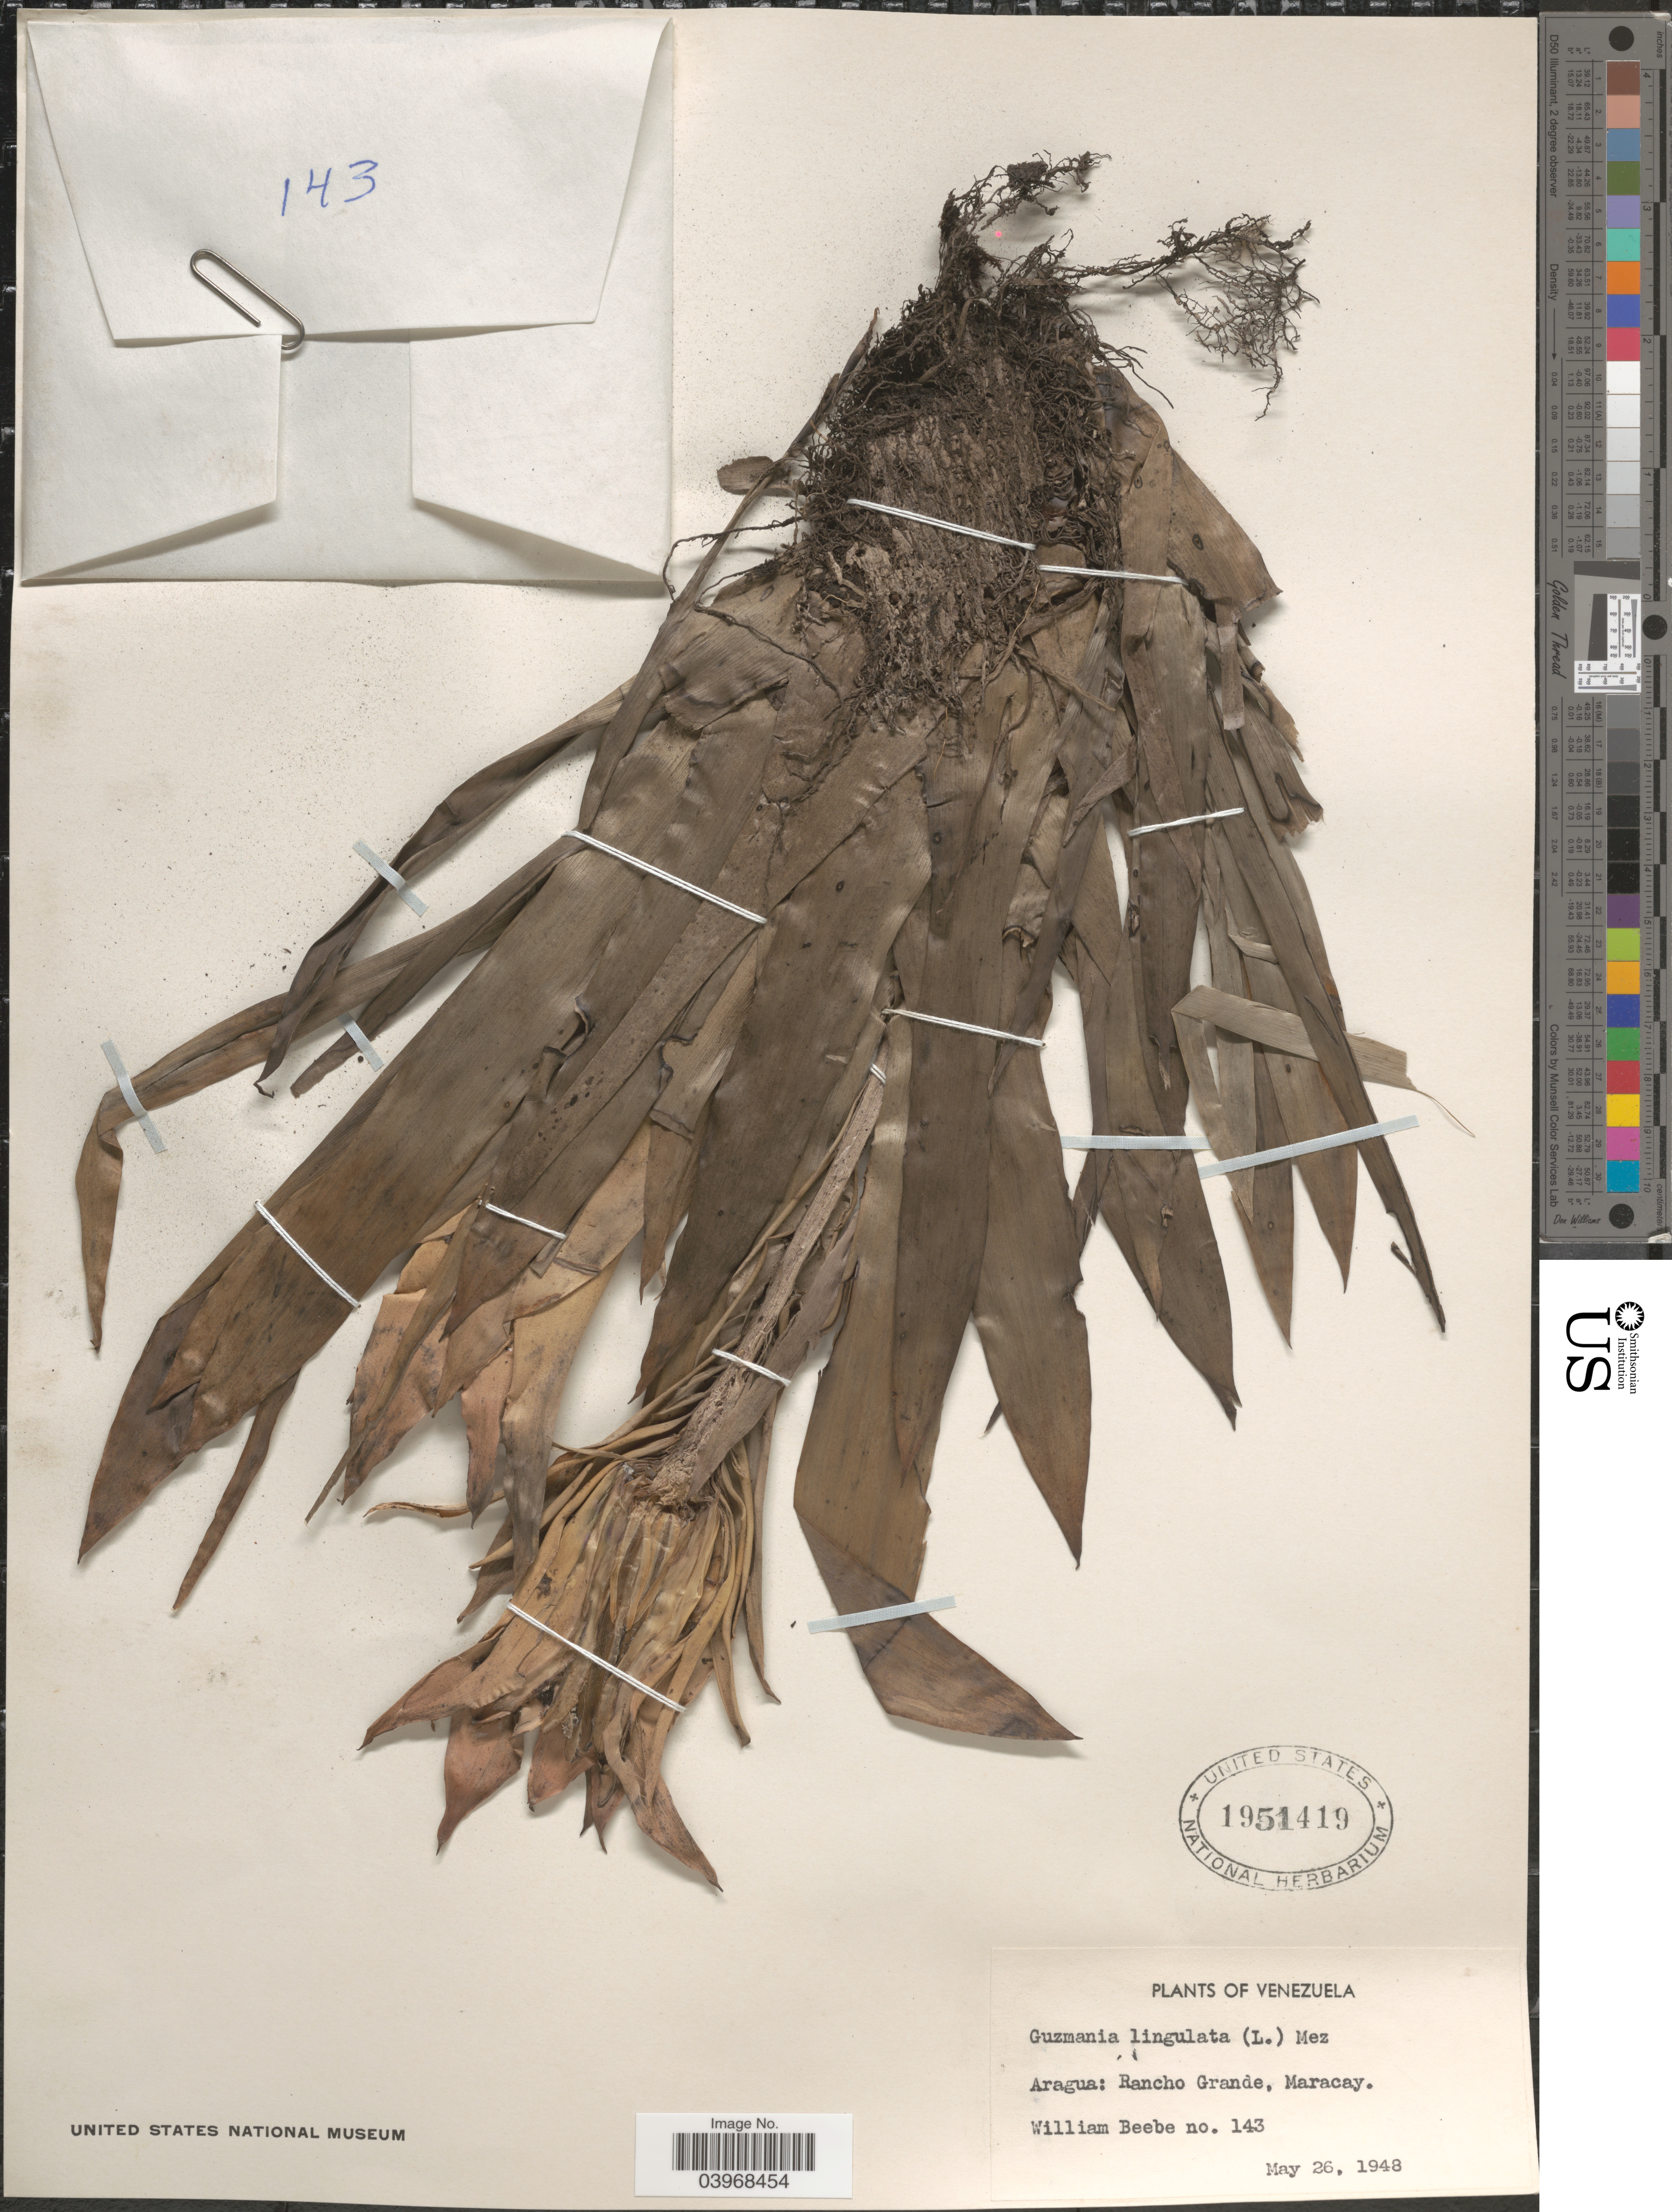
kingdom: Plantae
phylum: Tracheophyta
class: Liliopsida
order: Poales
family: Bromeliaceae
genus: Guzmania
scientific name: Guzmania lingulata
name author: (L.) Mez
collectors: W. Beebe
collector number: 143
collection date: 1948-05-26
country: Venezuela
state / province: Aragua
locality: Rancho Grande, Maracay.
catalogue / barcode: US 1951419